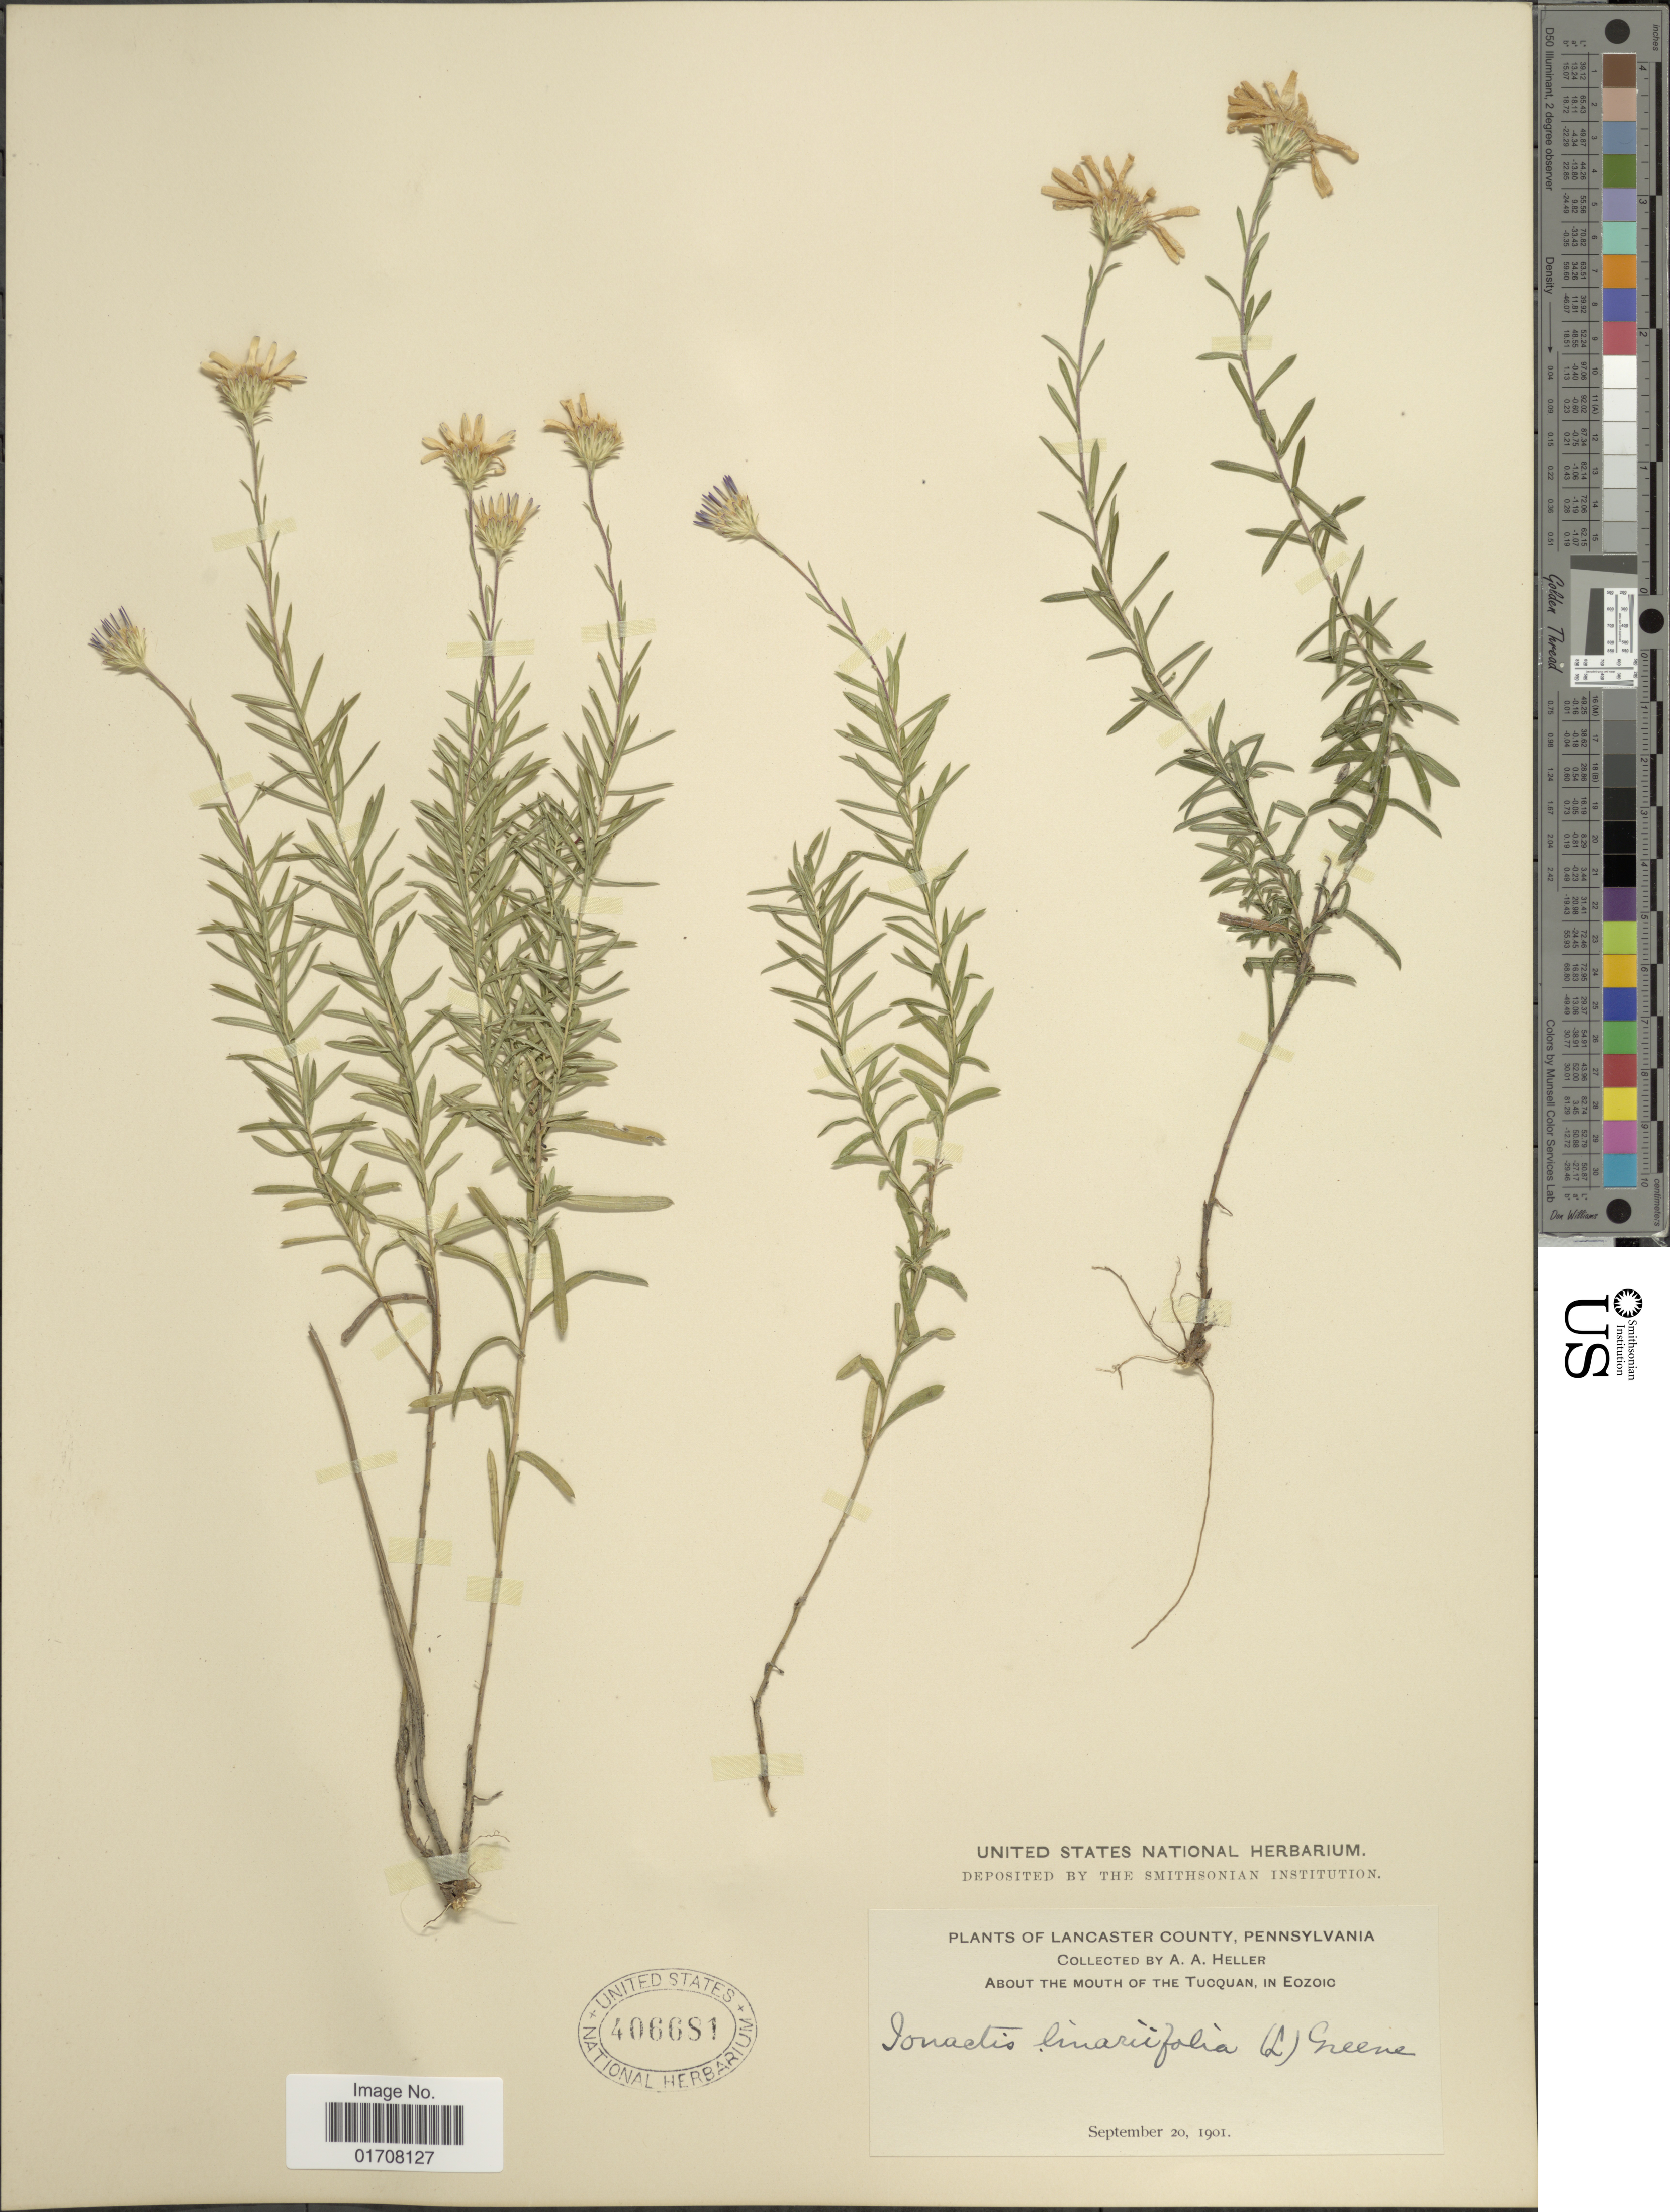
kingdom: Plantae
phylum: Tracheophyta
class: Magnoliopsida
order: Asterales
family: Asteraceae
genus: Ionactis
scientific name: Ionactis linariifolia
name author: (L.) Greene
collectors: A. A. Heller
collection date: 1901-09-20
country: United States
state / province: Pennsylvania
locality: Lancaster County, About the mouth of the Tucquan, in Eozoic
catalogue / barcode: US 406681